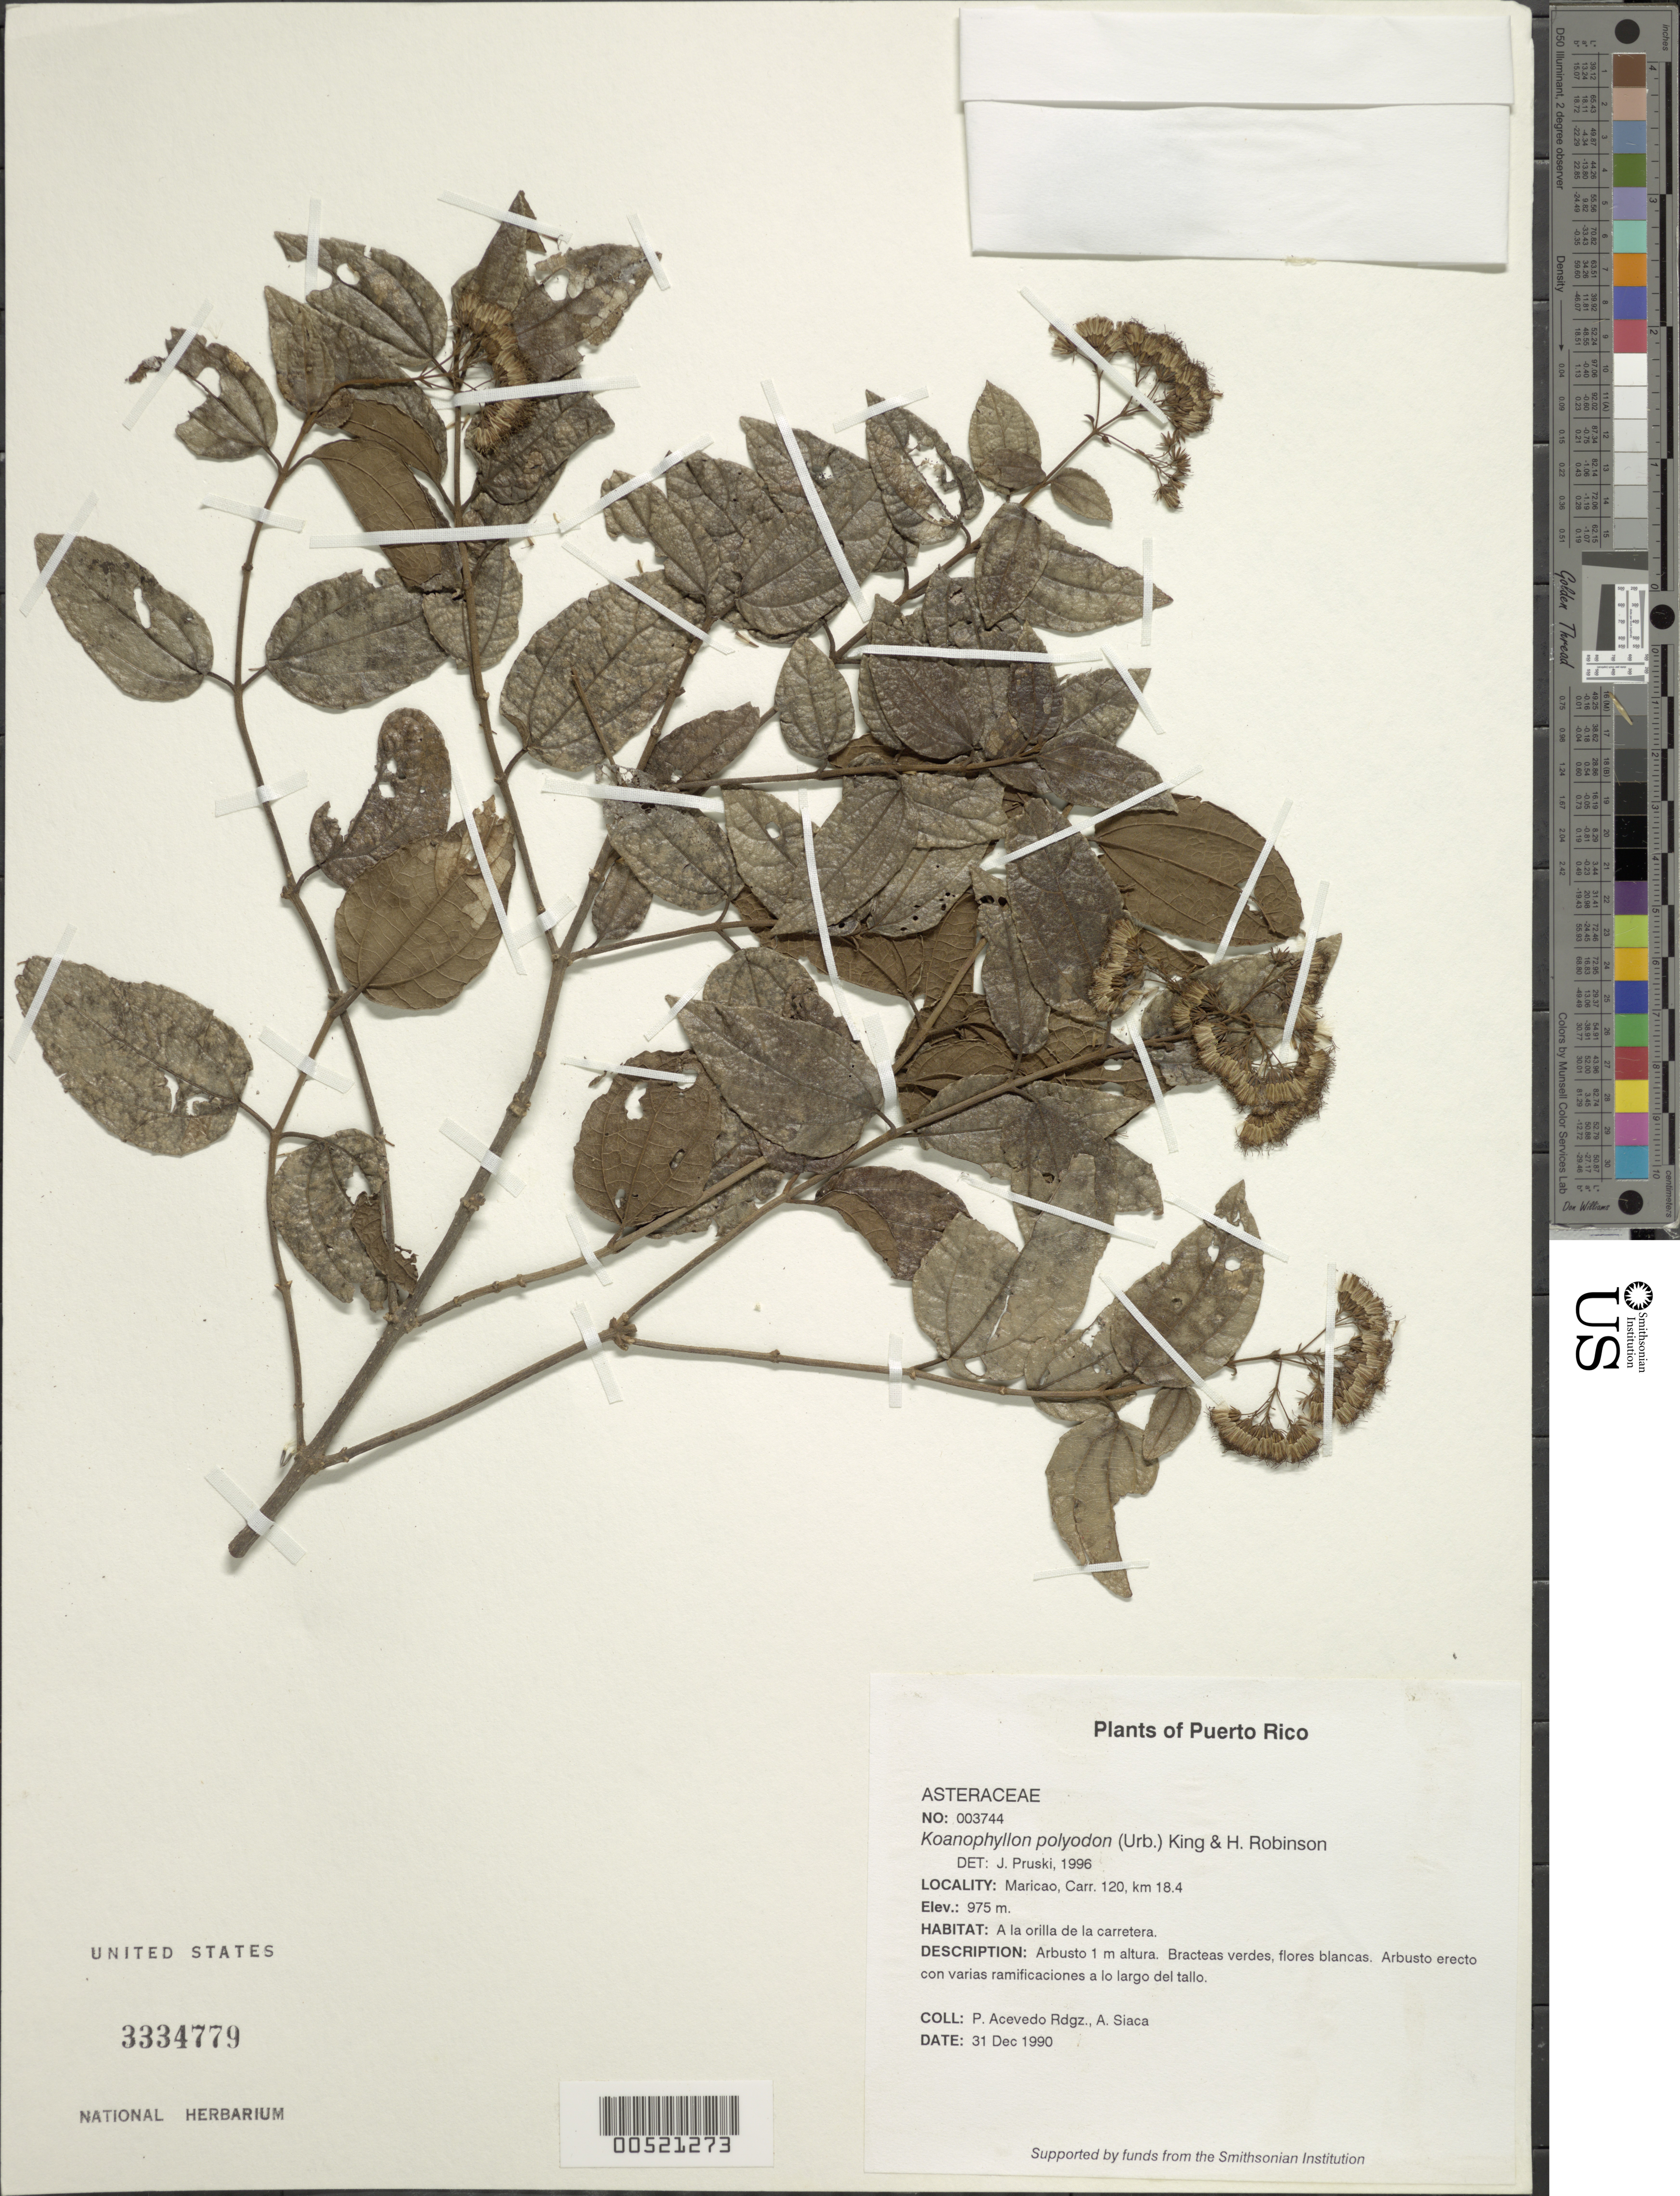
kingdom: Plantae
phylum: Tracheophyta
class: Magnoliopsida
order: Asterales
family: Asteraceae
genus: Koanophyllon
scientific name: Koanophyllon polyodon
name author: (Urb.) R.M. King & H. Rob.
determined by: Pruski, J. F.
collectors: P. Acevedo-Rodr. & A. Siaca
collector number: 3744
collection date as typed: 31 Dec 1990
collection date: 1990-12-31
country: Puerto Rico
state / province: Maricao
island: Puerto Rico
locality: Maricao, Carr. 120, km 18.4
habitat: A la orilla de la carretera.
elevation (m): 975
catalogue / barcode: US 3334779